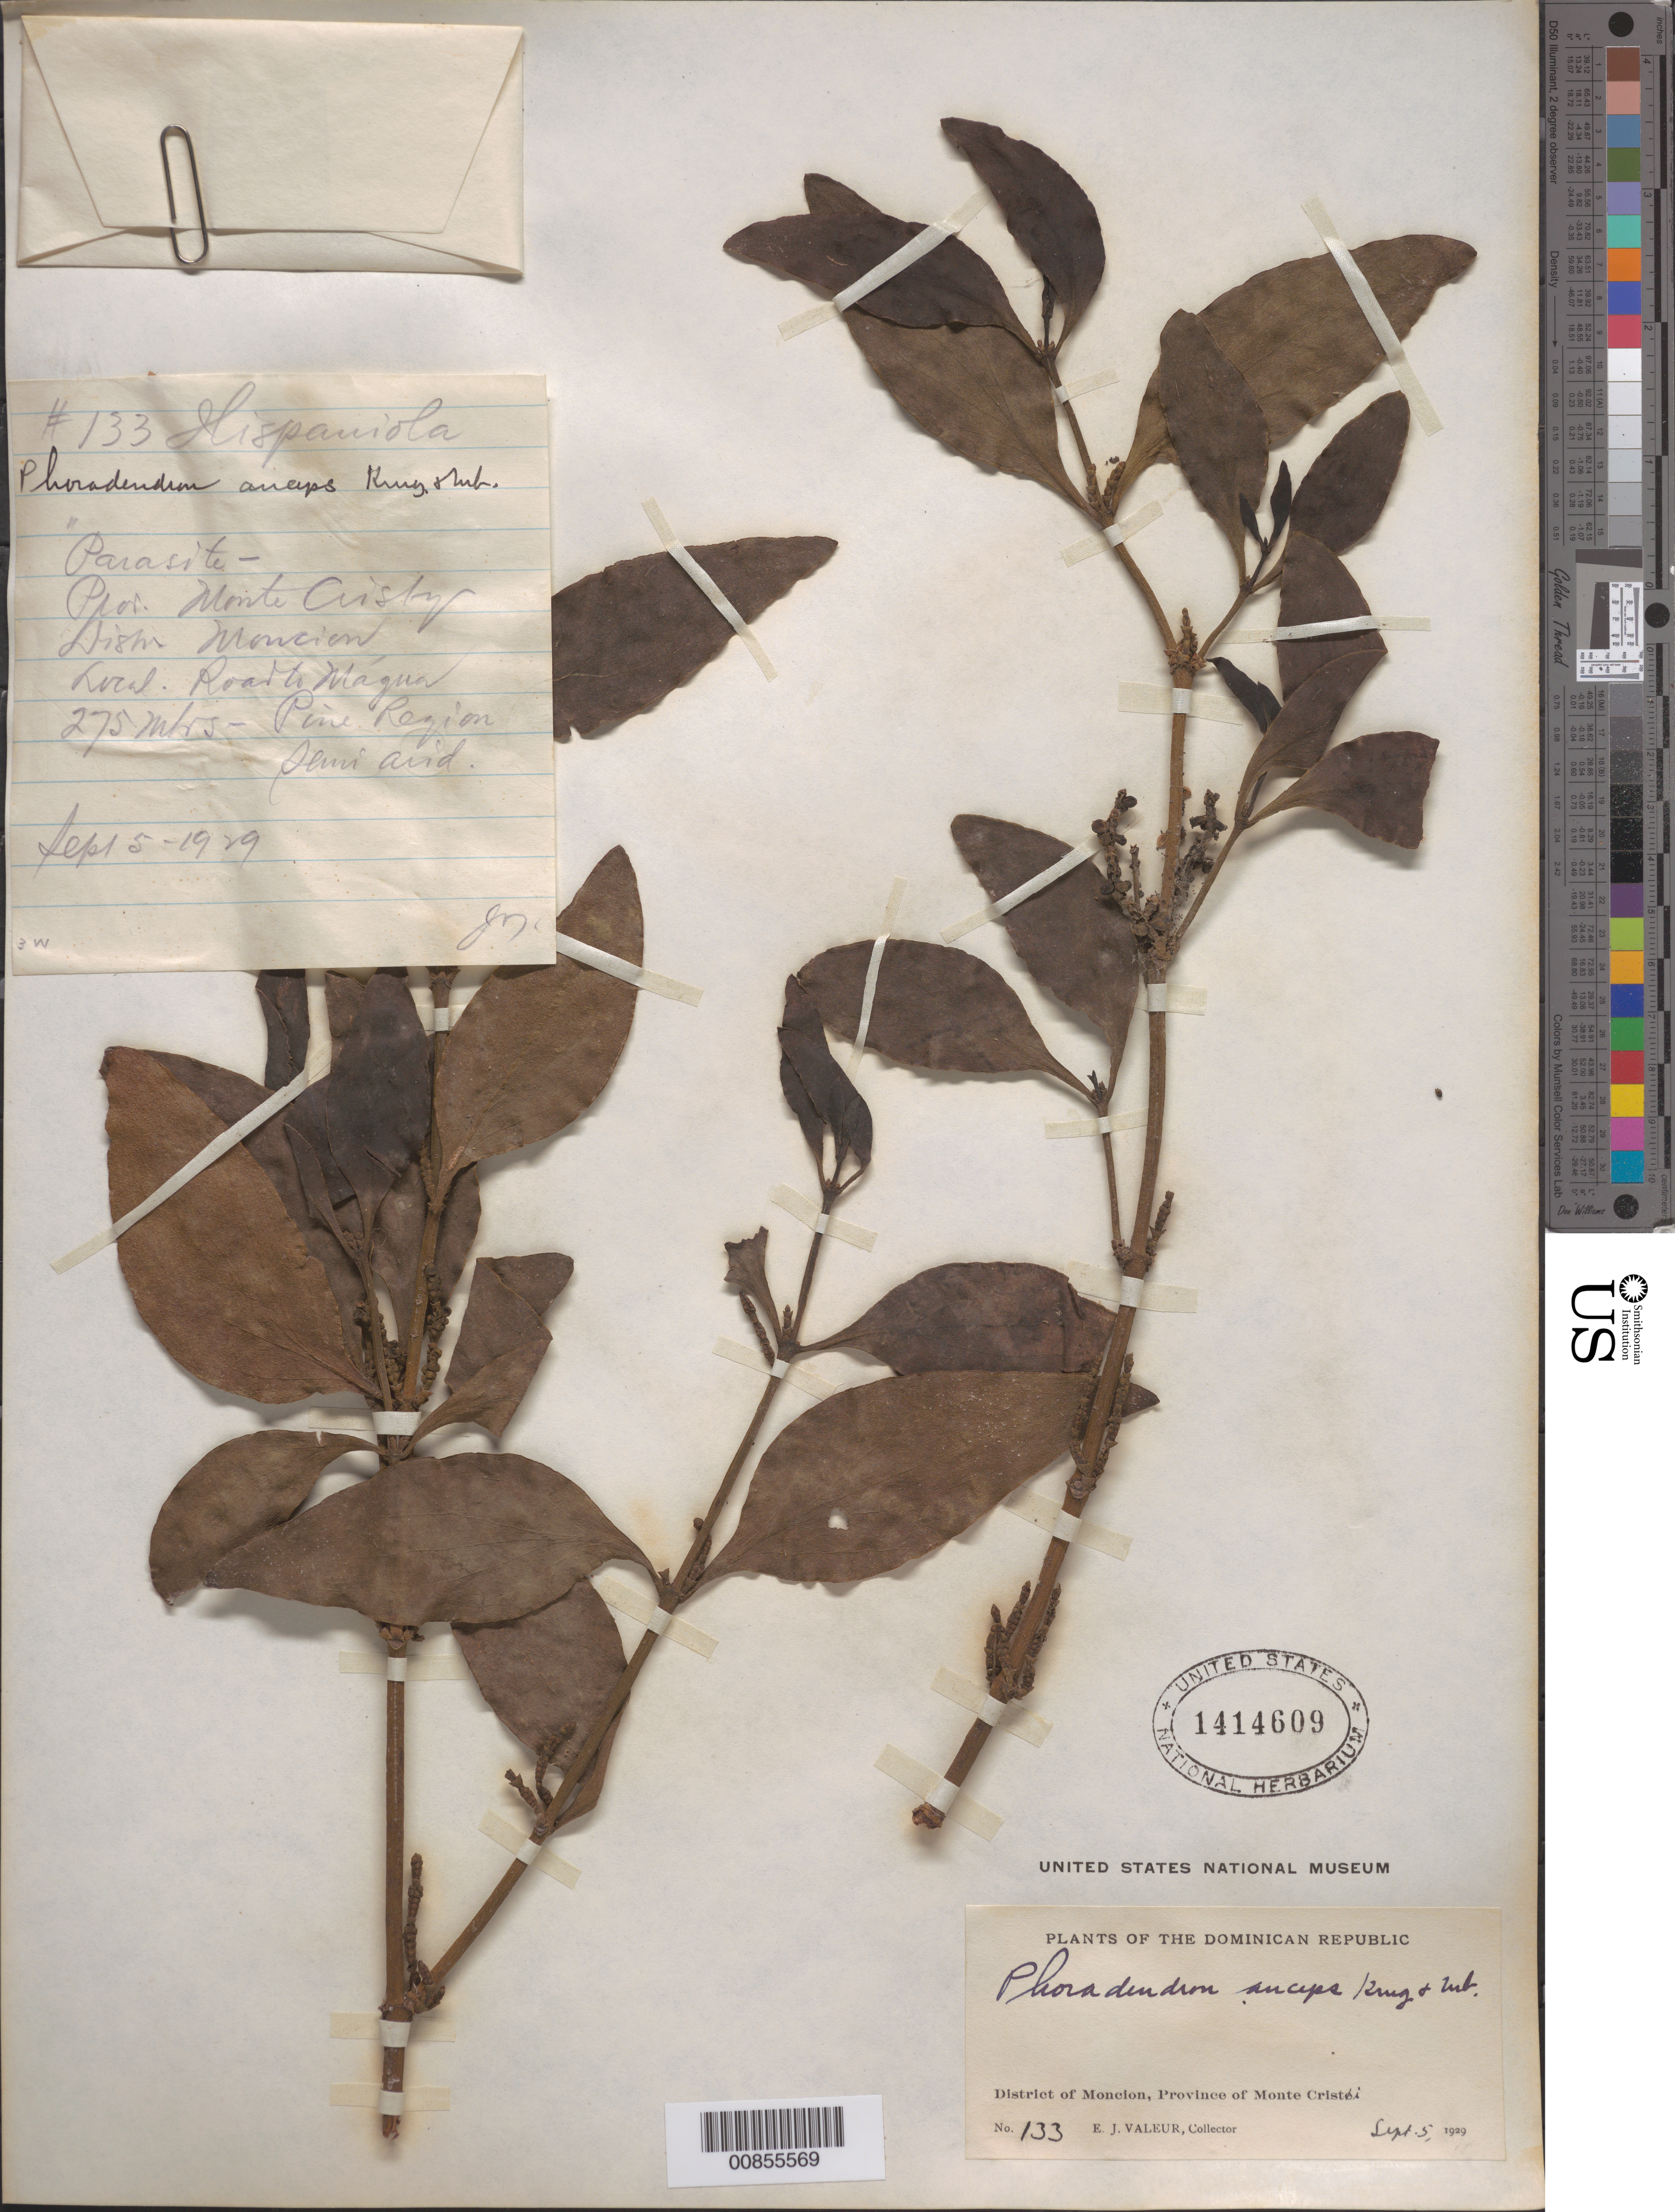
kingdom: Plantae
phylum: Tracheophyta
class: Magnoliopsida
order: Santalales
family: Viscaceae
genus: Phoradendron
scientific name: Phoradendron anceps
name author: (Spreng.) M. Gómez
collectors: E. Valeur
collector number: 133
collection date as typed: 05 Sep 1929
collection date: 1929-09-05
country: Dominican Republic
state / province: Monte Cristi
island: Hispaniola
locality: District of Monción. Road to Mágua.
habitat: Pine region, semi arid.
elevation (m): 275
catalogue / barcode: US 1414609